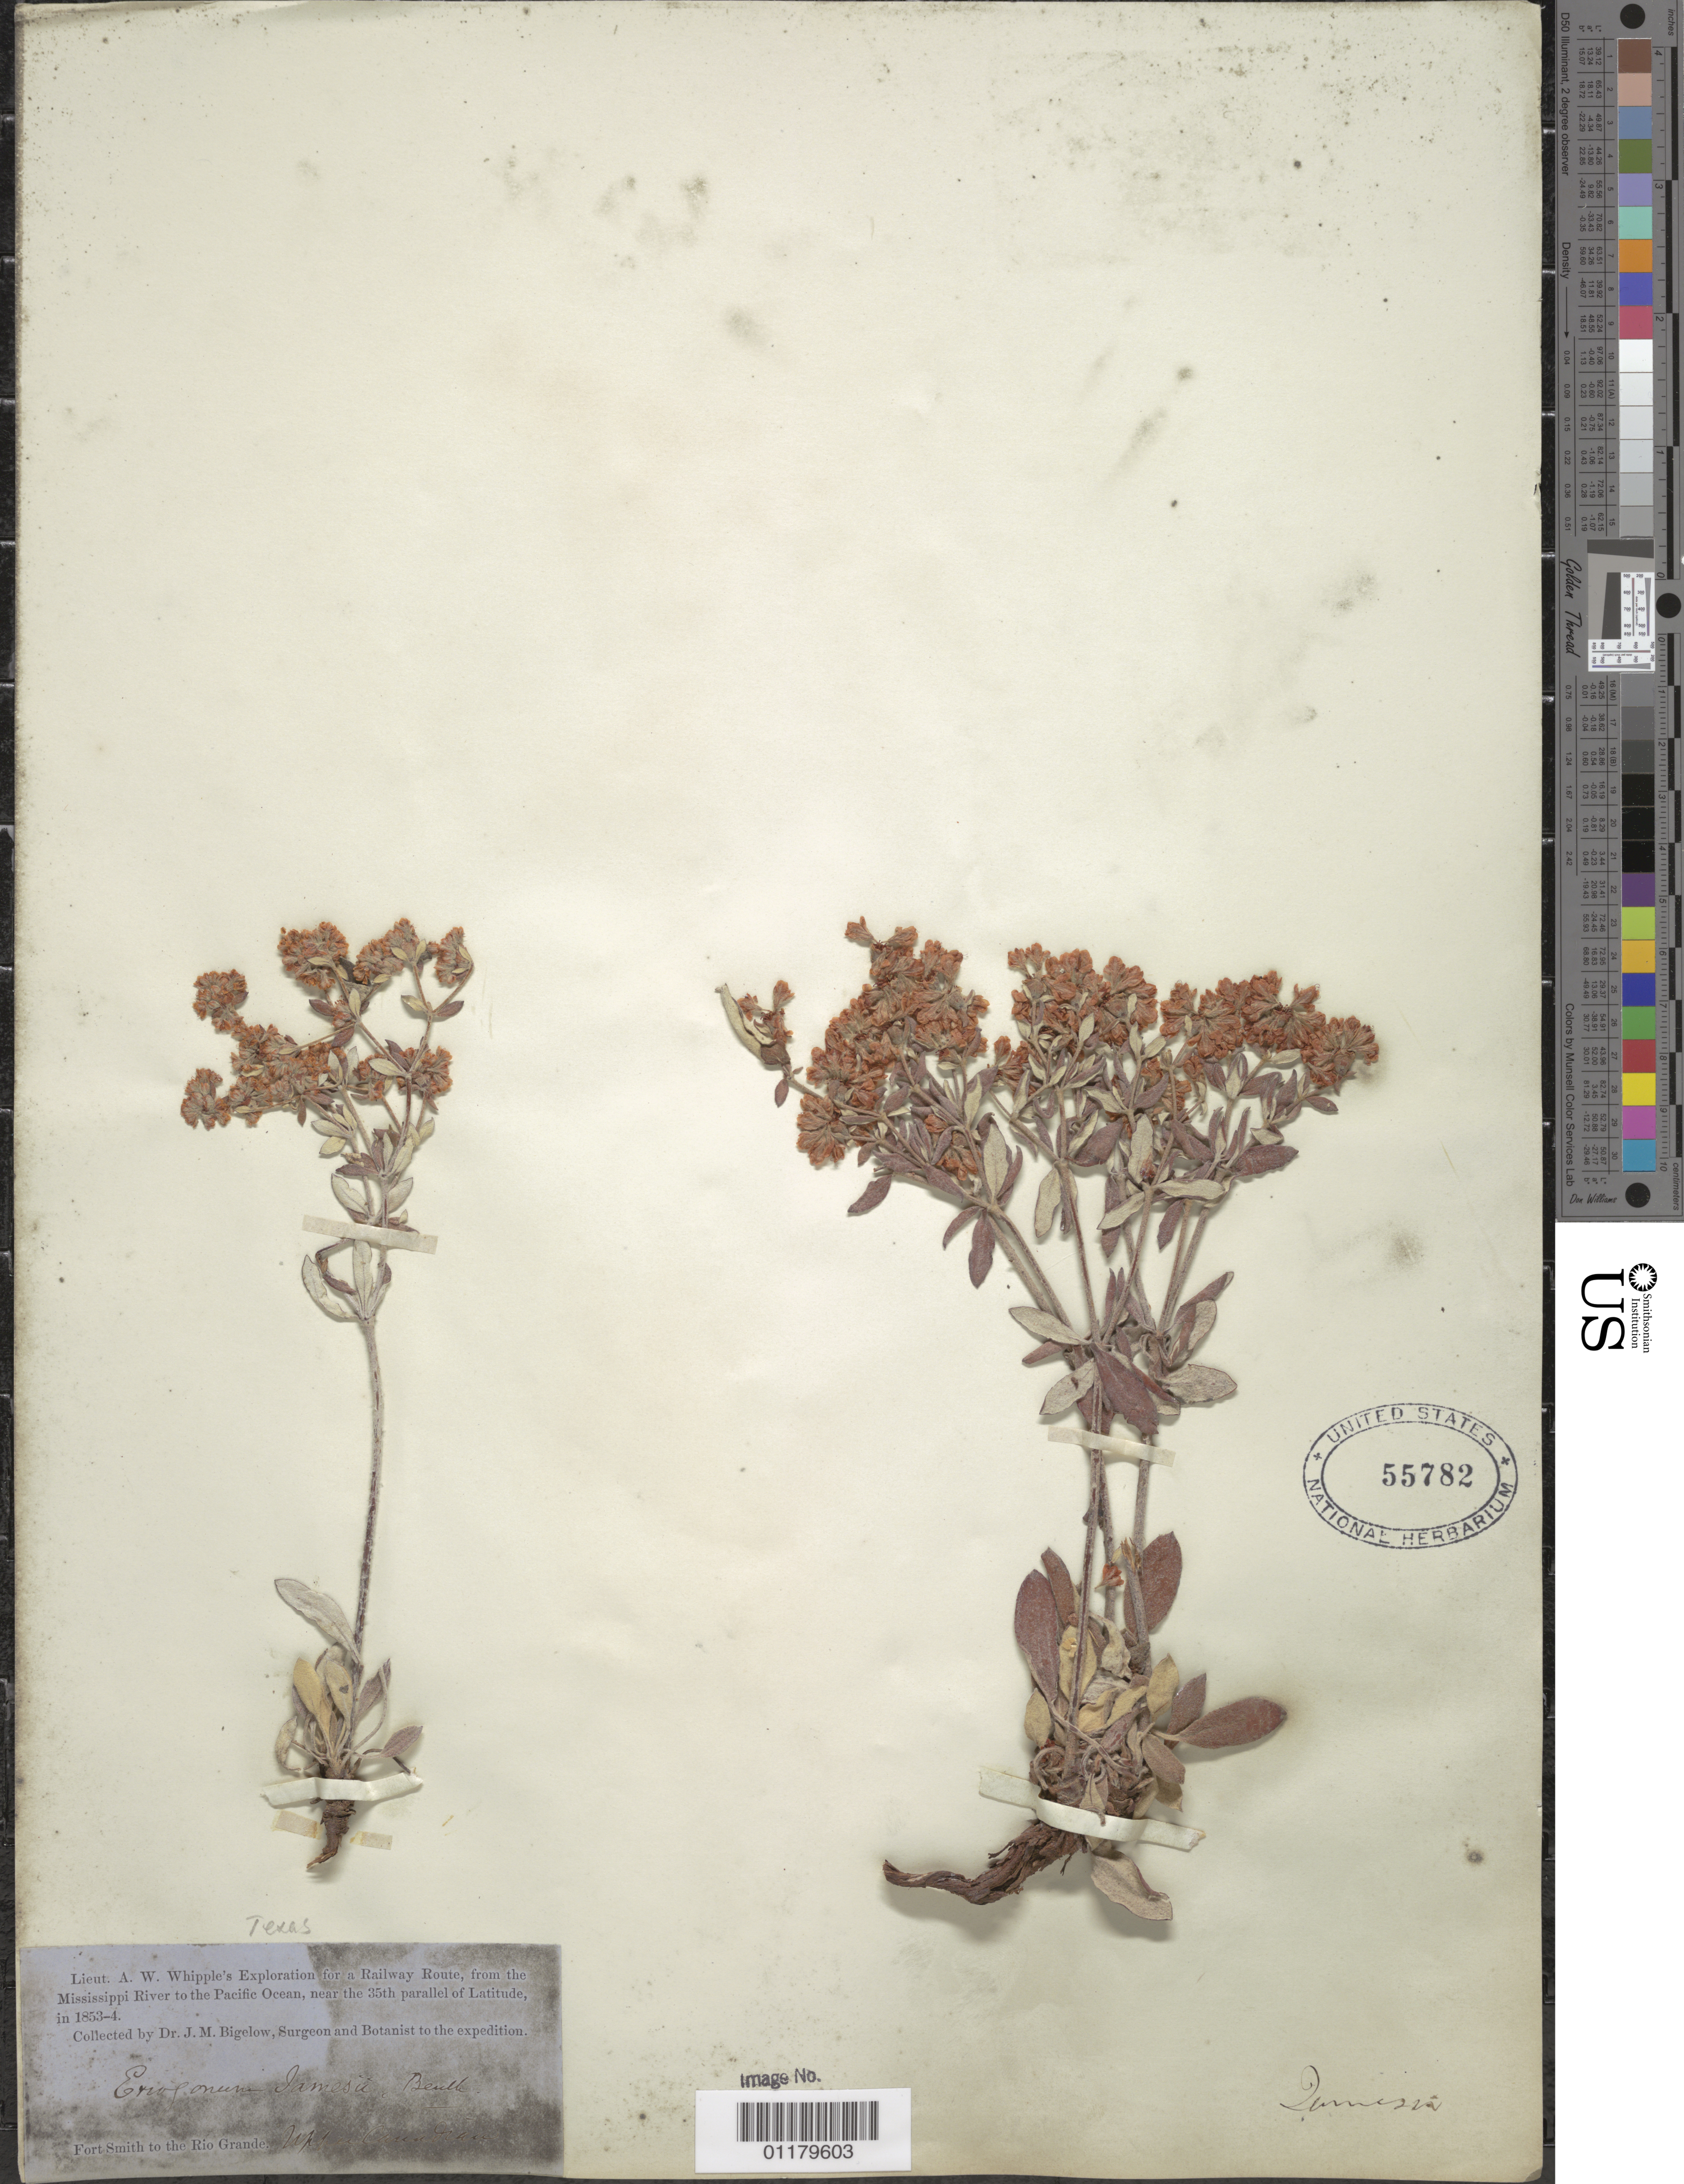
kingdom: Plantae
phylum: Tracheophyta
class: Magnoliopsida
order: Caryophyllales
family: Polygonaceae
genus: Eriogonum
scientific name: Eriogonum jamesii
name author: Benth.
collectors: J. M. Bigelow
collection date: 1853/1854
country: United States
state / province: Texas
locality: Fort Smith to the Rio Grande, upper Canadian.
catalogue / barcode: US 55782